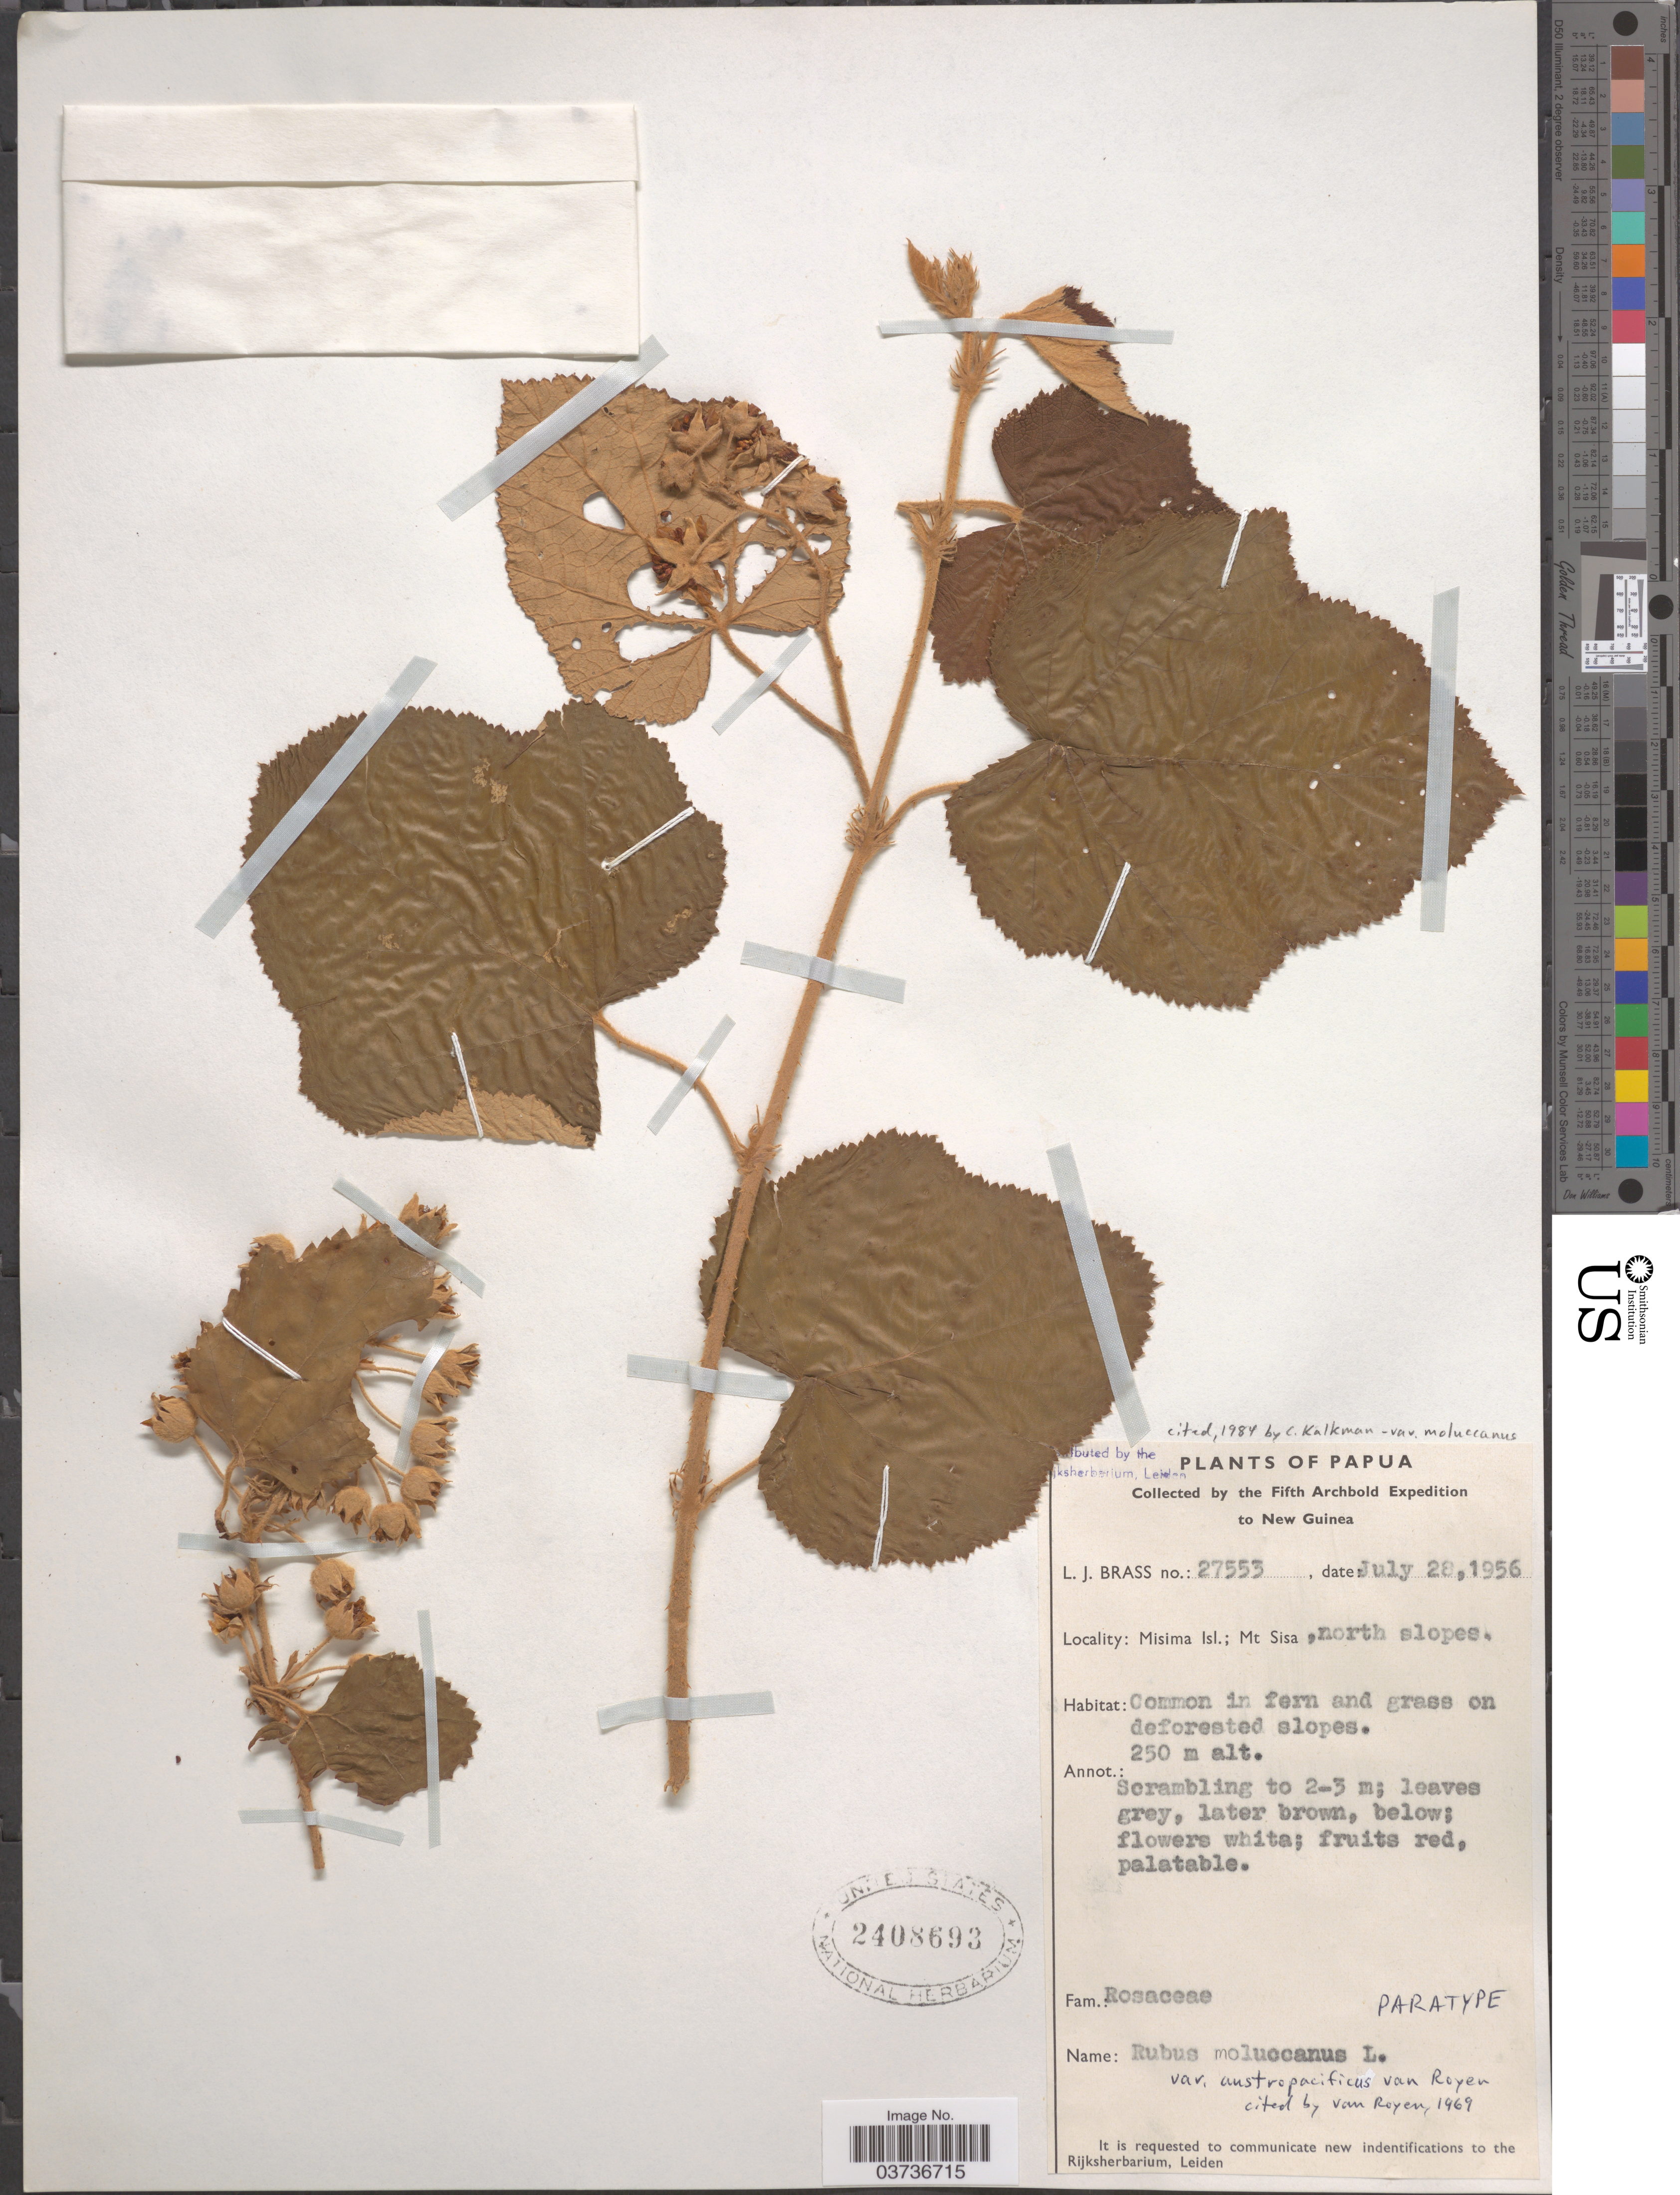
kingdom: Plantae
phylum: Tracheophyta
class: Magnoliopsida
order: Rosales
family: Rosaceae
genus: Rubus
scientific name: Rubus moluccanus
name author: L.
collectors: L. J. Brass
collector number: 27553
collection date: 1956-07-28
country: Papua New Guinea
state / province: Milne Bay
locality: Misima Isl.; Mt Sisa, north slopes.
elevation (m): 250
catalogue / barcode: US 2408693